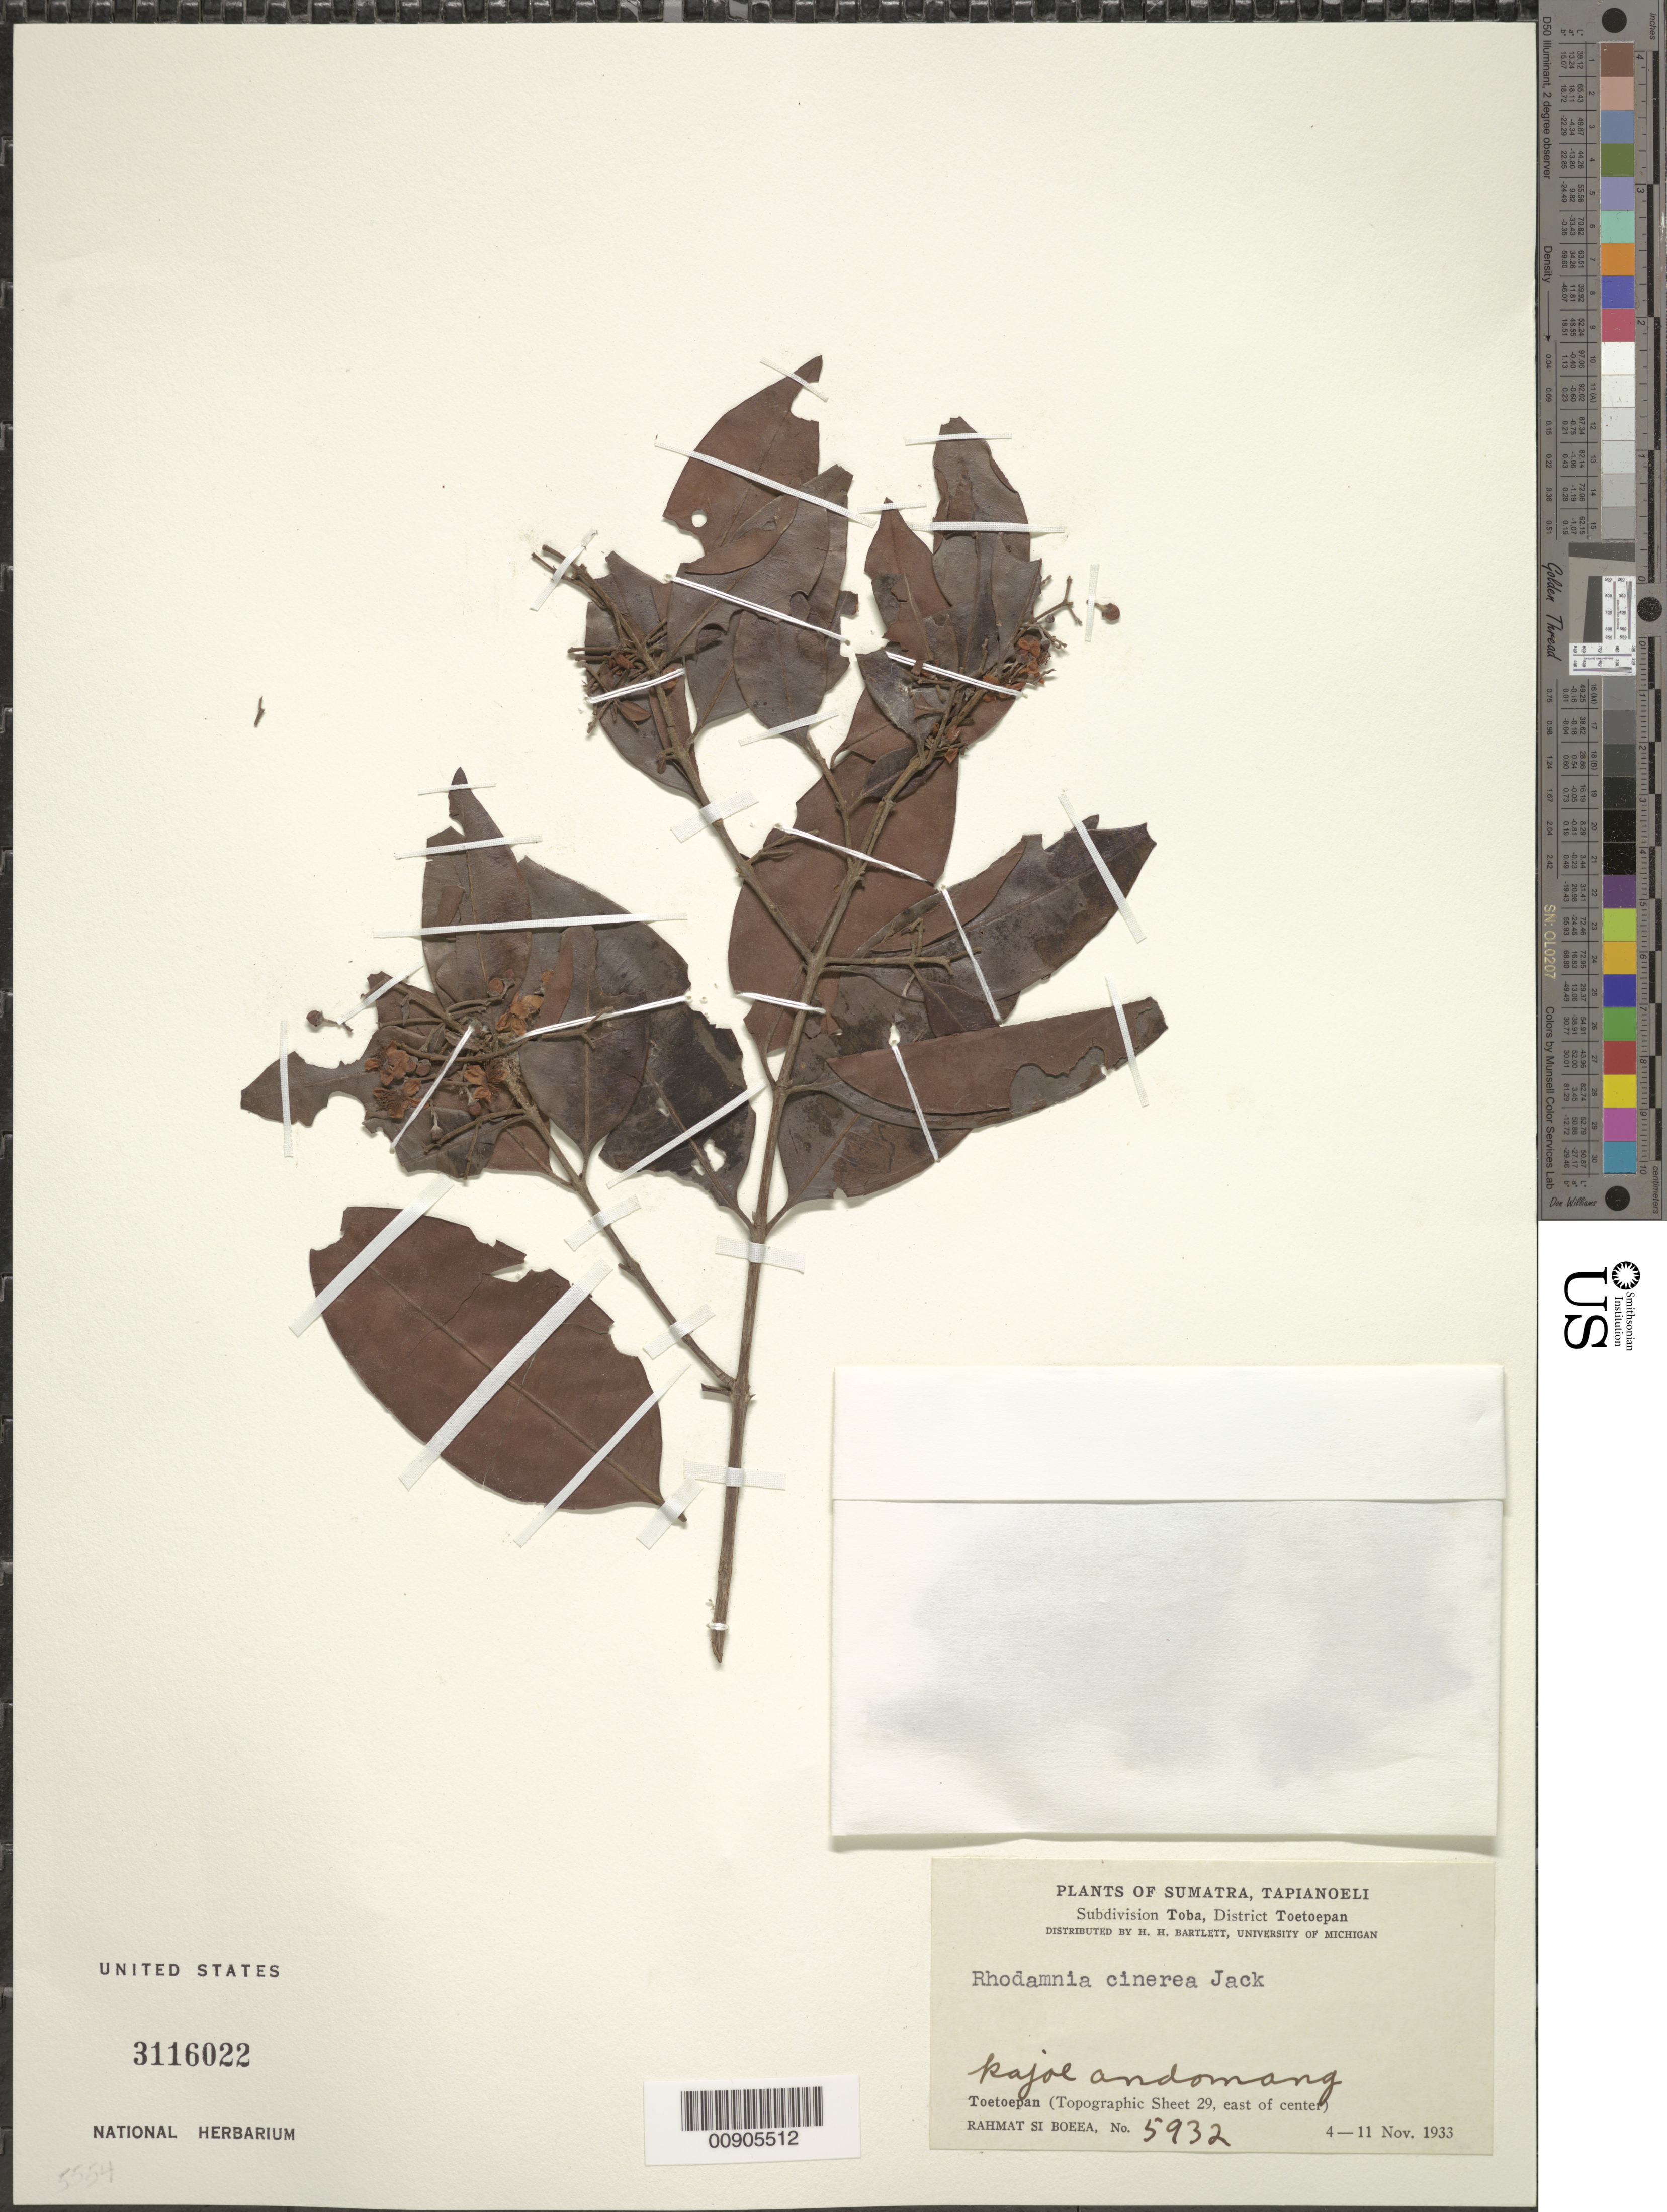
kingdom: Plantae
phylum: Tracheophyta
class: Magnoliopsida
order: Myrtales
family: Myrtaceae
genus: Rhodamnia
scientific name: Rhodamnia cinerea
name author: Jack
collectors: Rahmat Si Boeea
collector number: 5932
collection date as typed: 04 Nov 1933 to 11 Nov 1933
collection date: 1933-11-04/1933-11-11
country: Indonesia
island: Sumatra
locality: Sumatra, Tapianoeli. Subdivision Toba, District Toetoepan.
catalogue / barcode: US 3116022